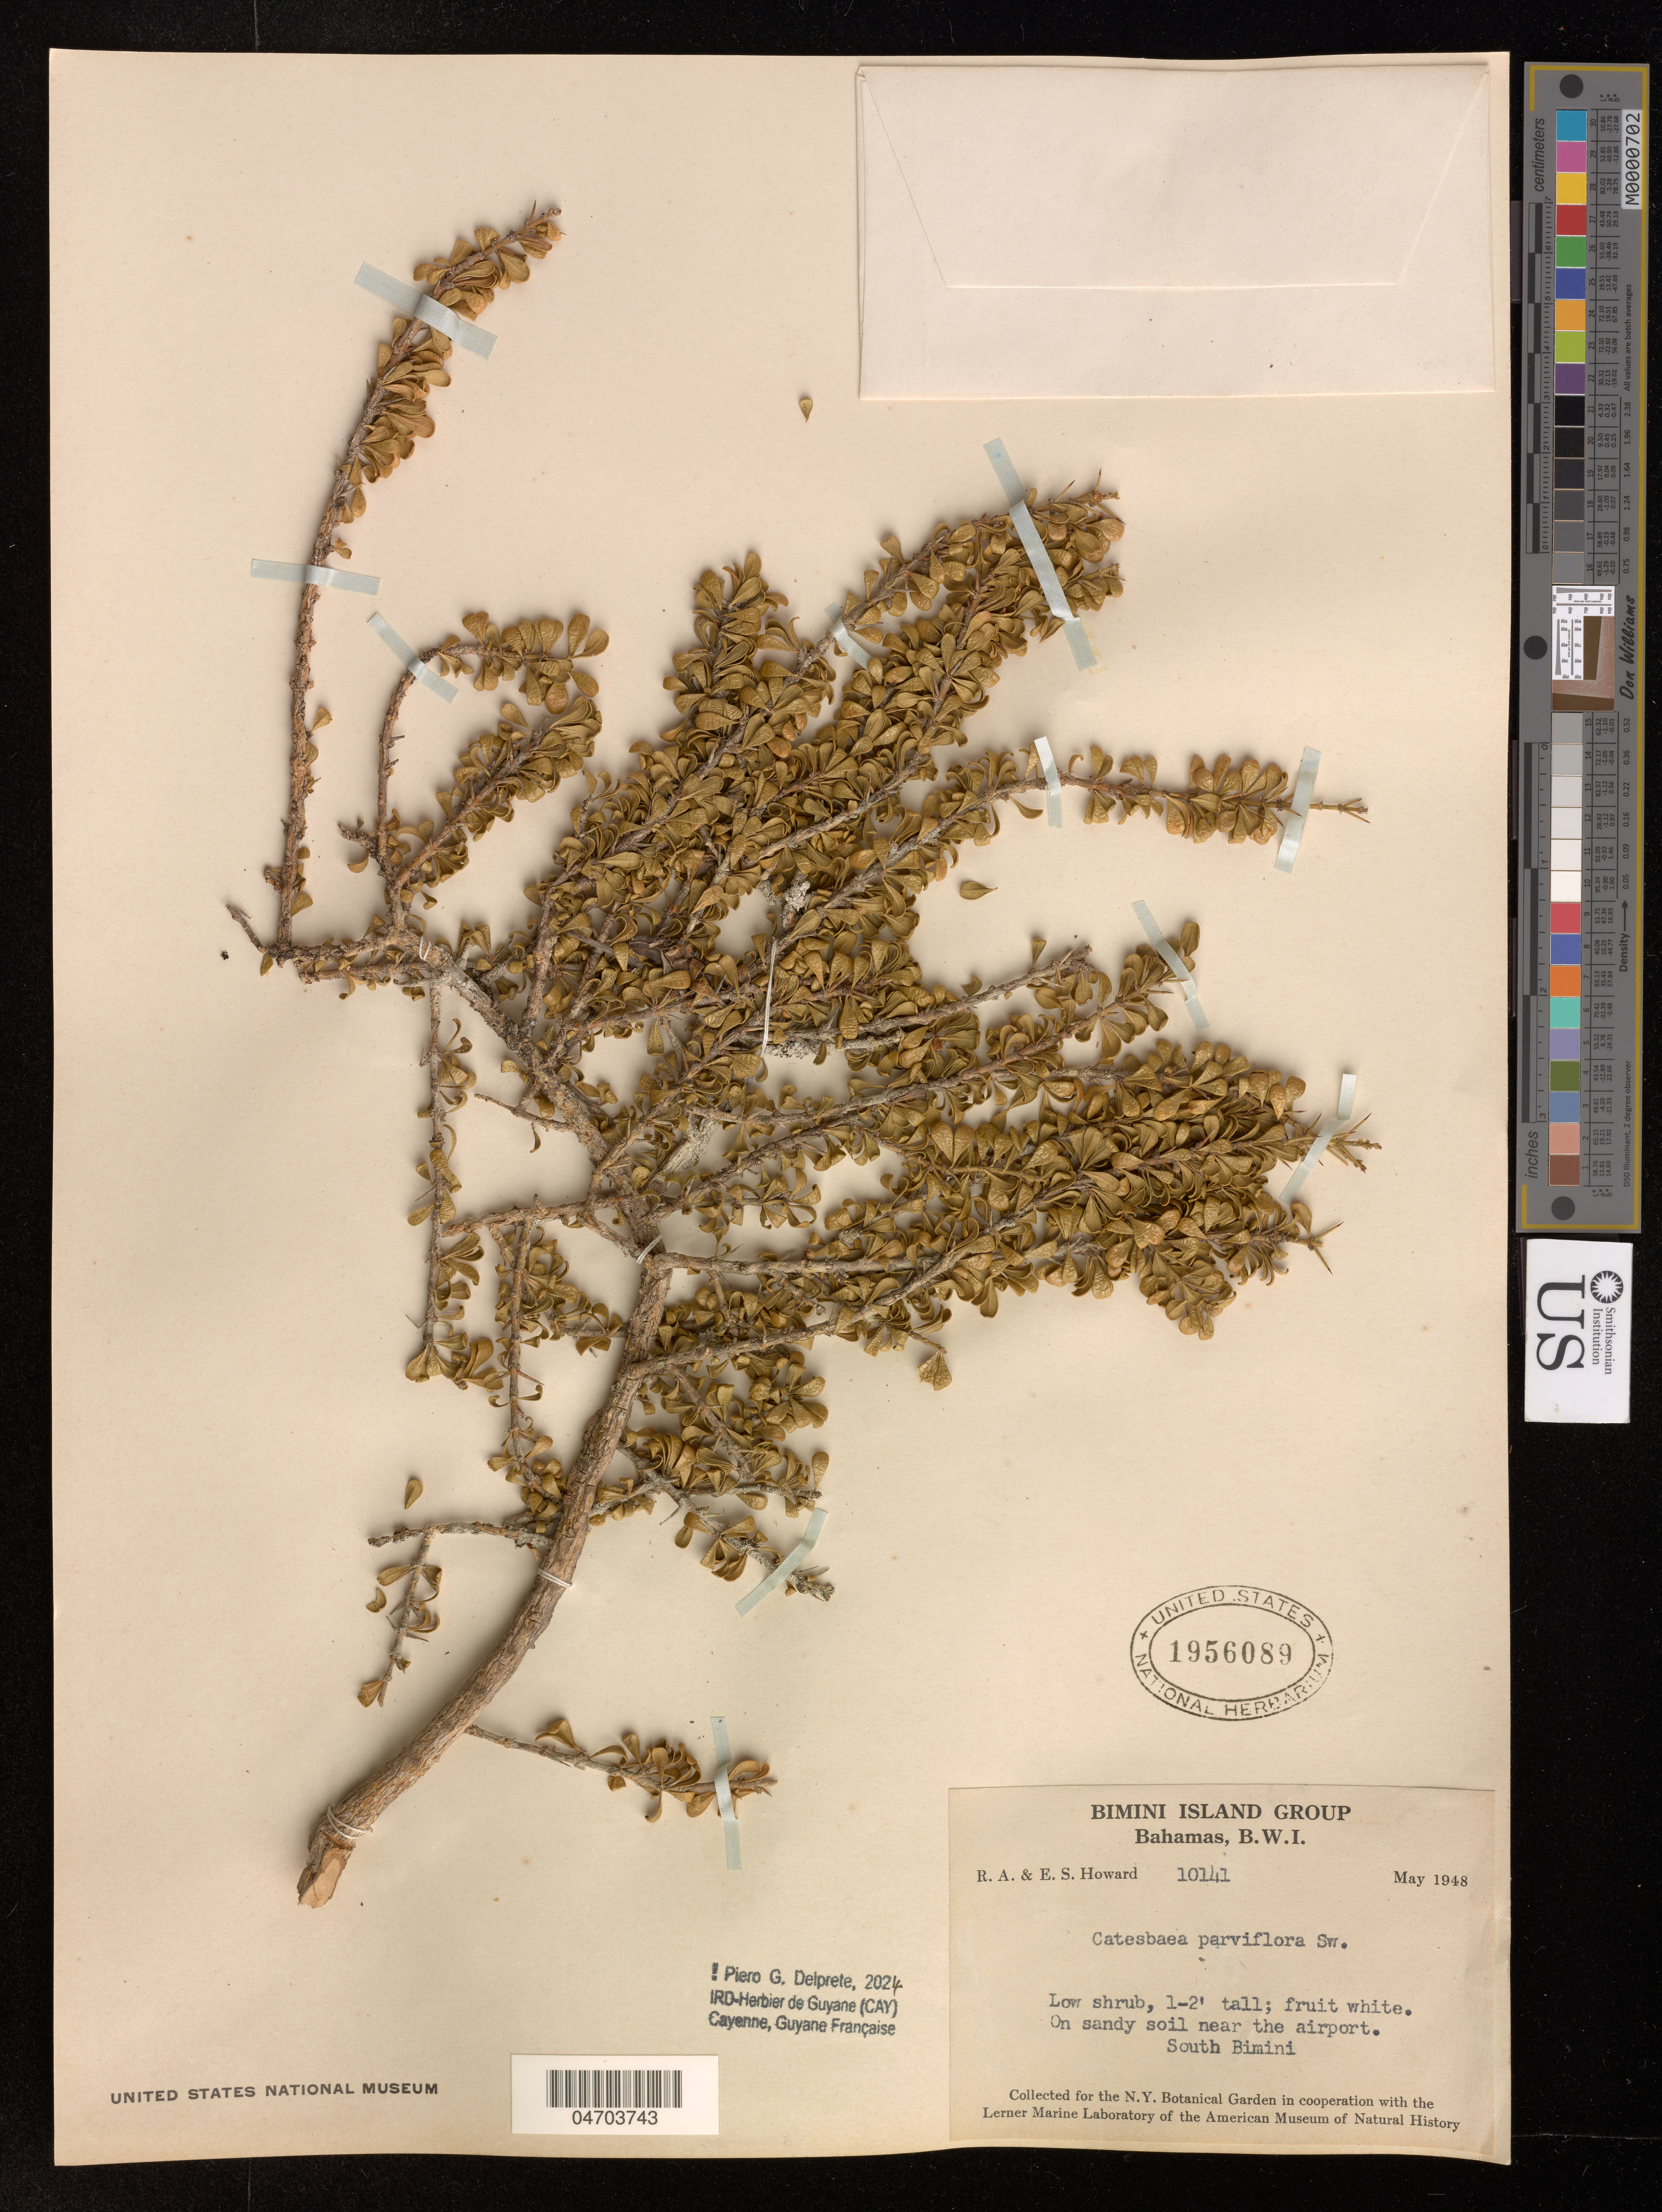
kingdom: Plantae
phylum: Tracheophyta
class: Magnoliopsida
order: Gentianales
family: Rubiaceae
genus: Catesbaea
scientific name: Catesbaea parviflora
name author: Sw.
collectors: R. Howard & E. Howard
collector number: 10141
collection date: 1948-05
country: Bahamas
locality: On sandy soil near the airport, South Bimini.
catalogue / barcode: US 1956089